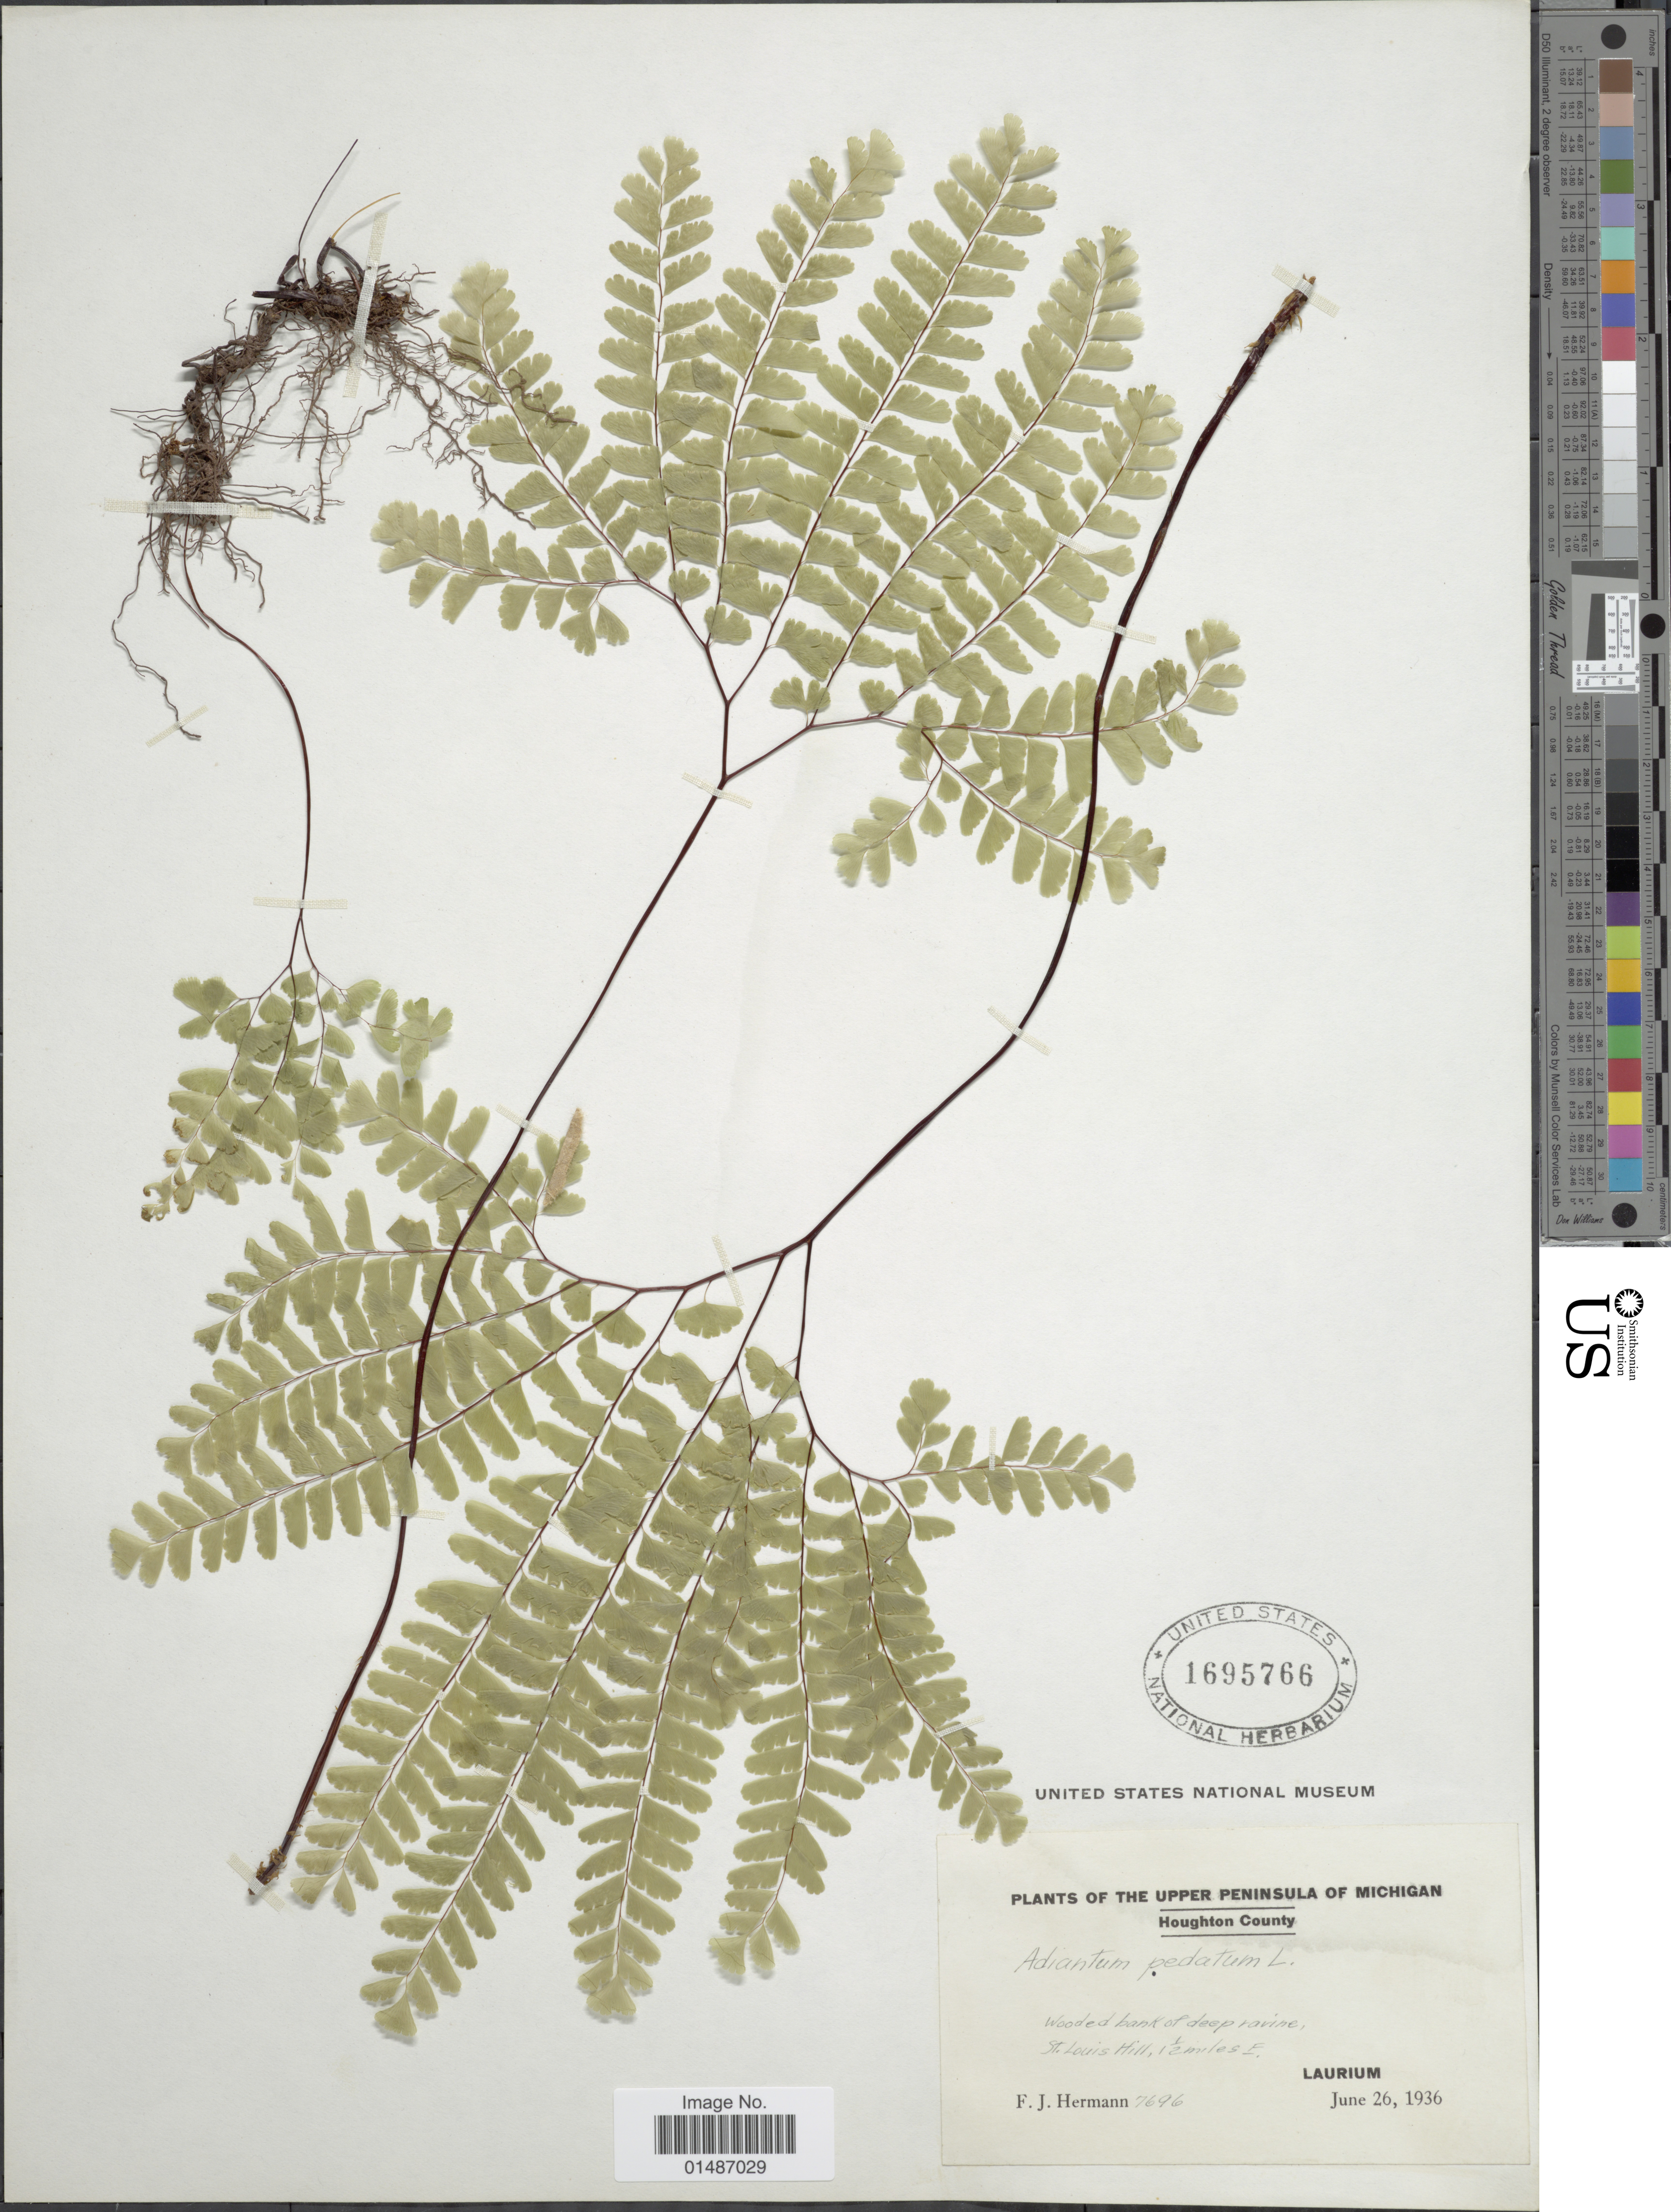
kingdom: Plantae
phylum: Tracheophyta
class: Polypodiopsida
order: Polypodiales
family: Pteridaceae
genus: Adiantum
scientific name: Adiantum pedatum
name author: L.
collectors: F. J. Hermann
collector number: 7696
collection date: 1936-06-26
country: United States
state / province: Michigan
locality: Upper Peninsula of Michigan. Houghton County. Wooded bank of deep ravine, St. Louis Hill, 1½ mile S.E. Laurium.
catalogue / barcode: US 1695766